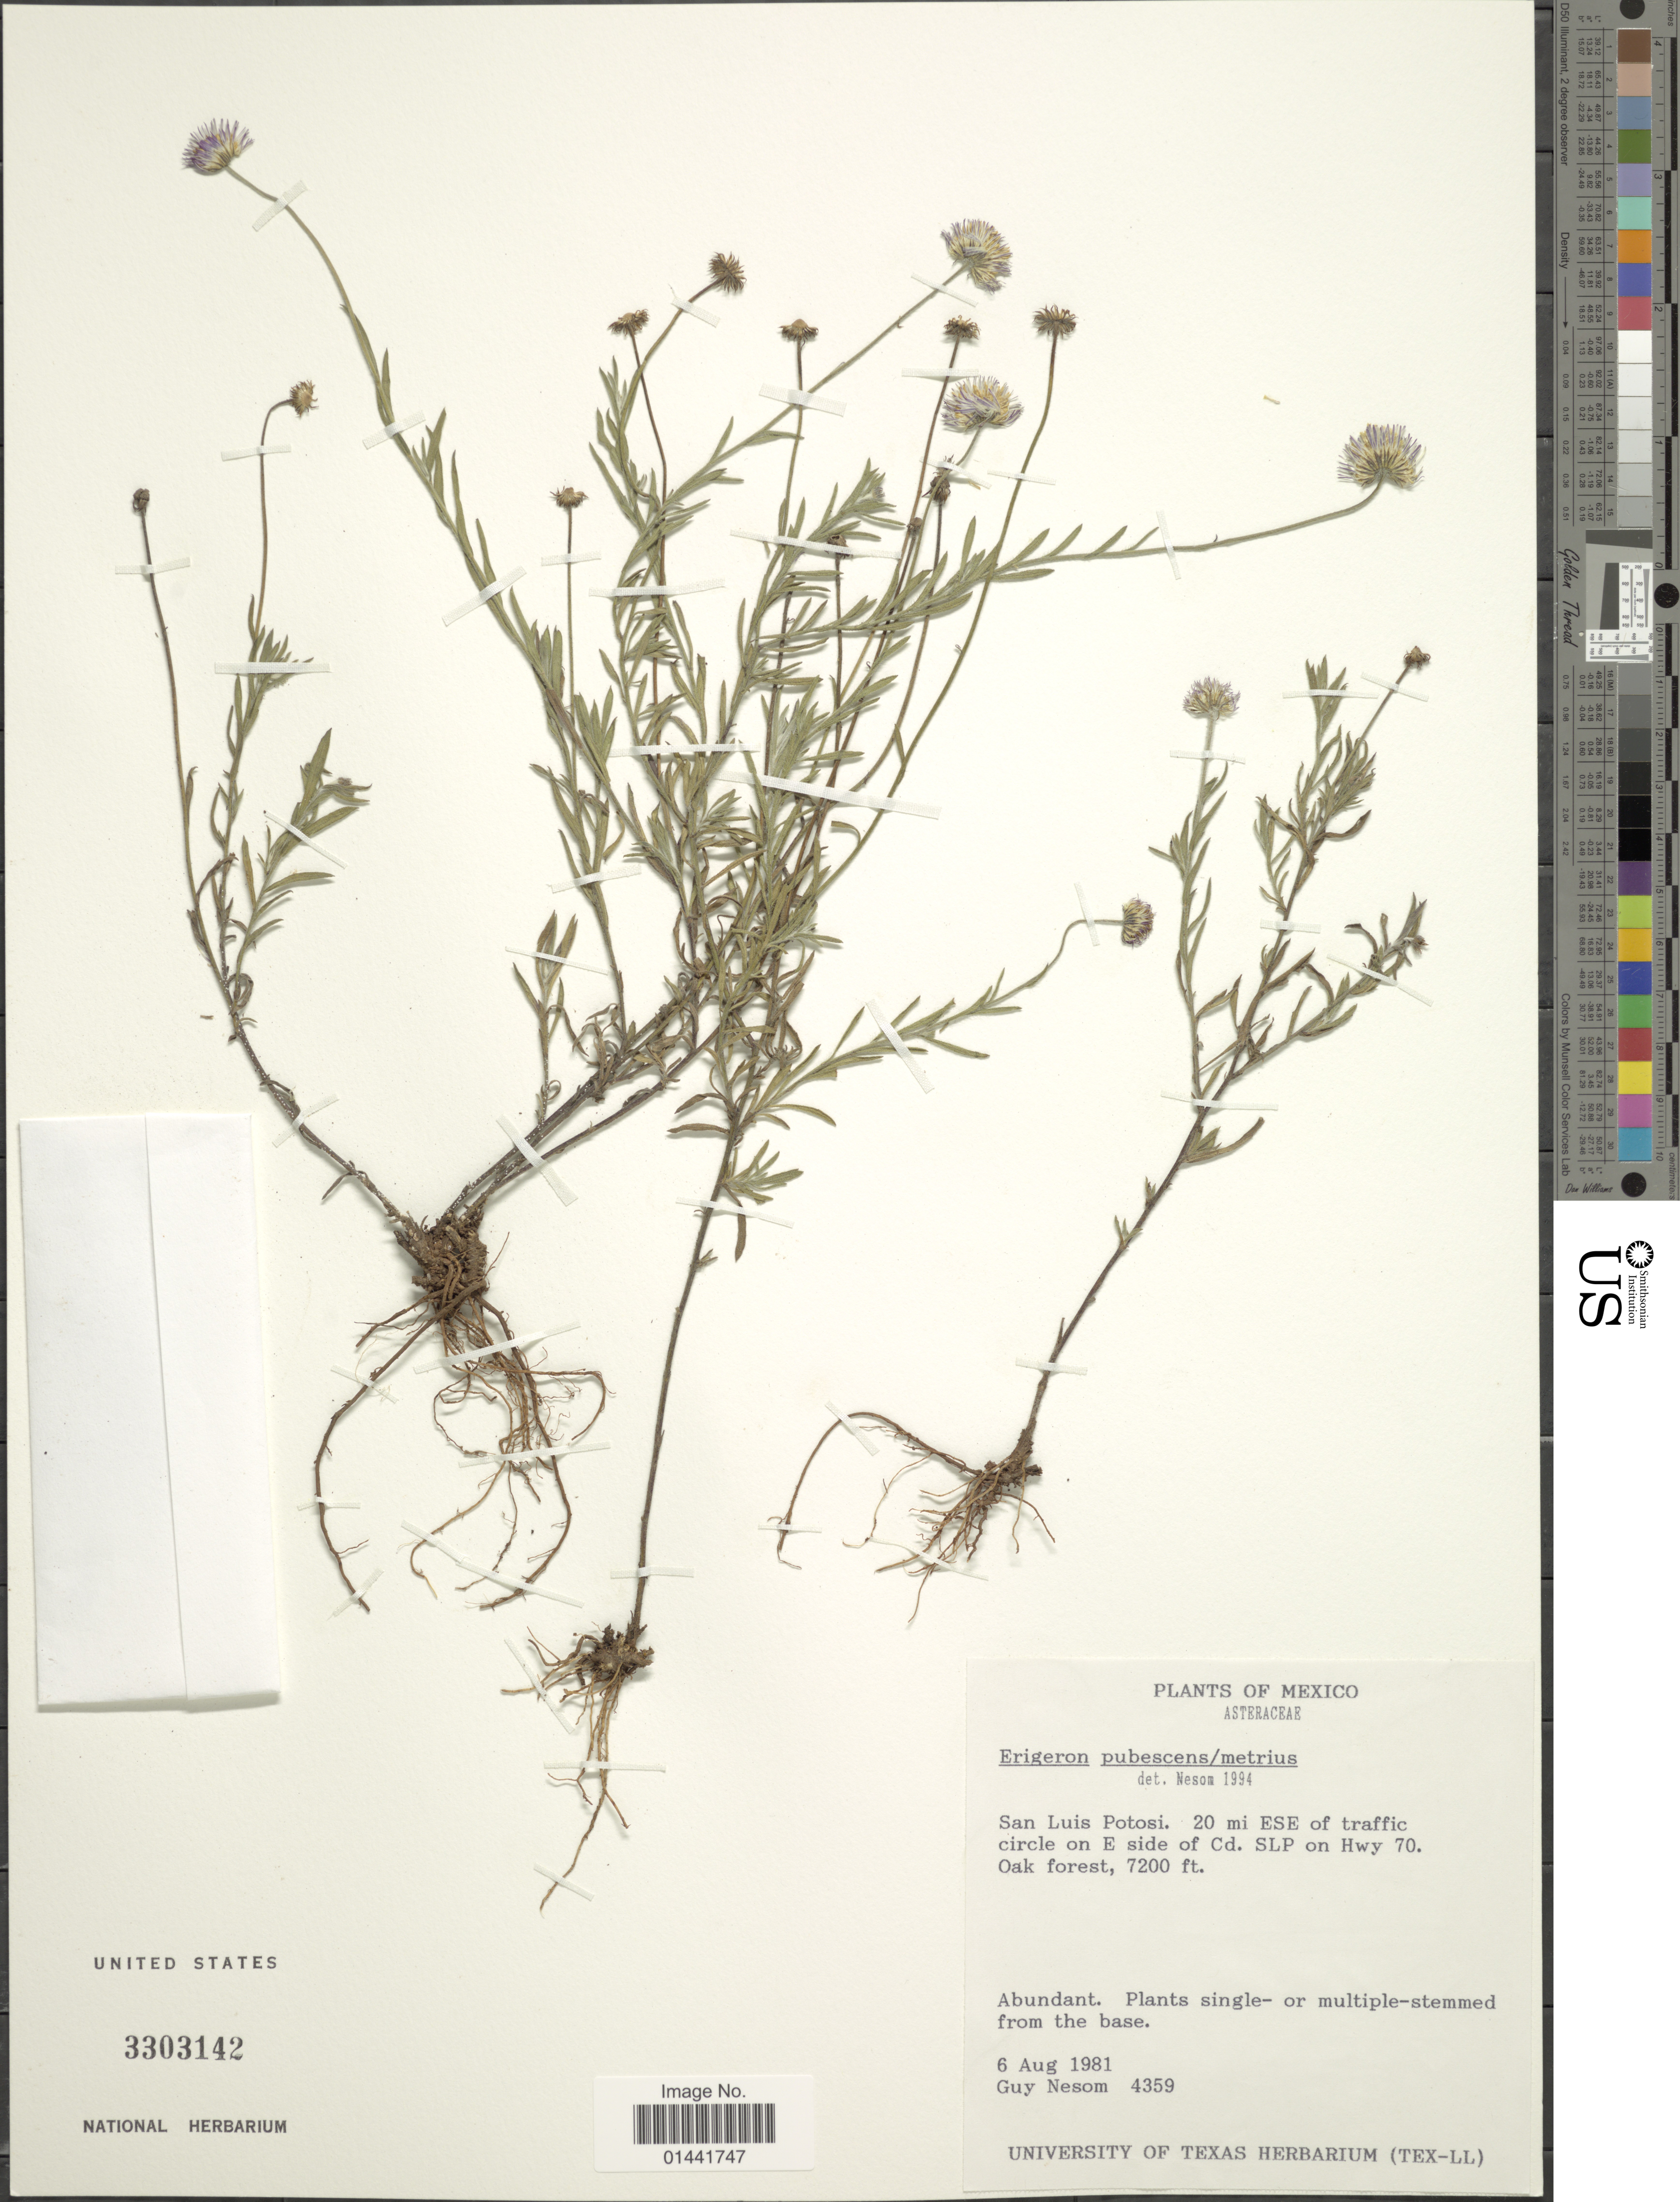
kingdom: Plantae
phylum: Tracheophyta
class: Magnoliopsida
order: Asterales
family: Asteraceae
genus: Erigeron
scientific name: Erigeron pubescens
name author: Kunth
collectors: G. Nesom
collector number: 4359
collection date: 1981-08-06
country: Mexico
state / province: San Luis Potosí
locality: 20 mi ESE of traffic circle on E side of Cd. SLP on Hwy 70. Oak forest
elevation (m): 2195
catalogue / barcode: US 3303142